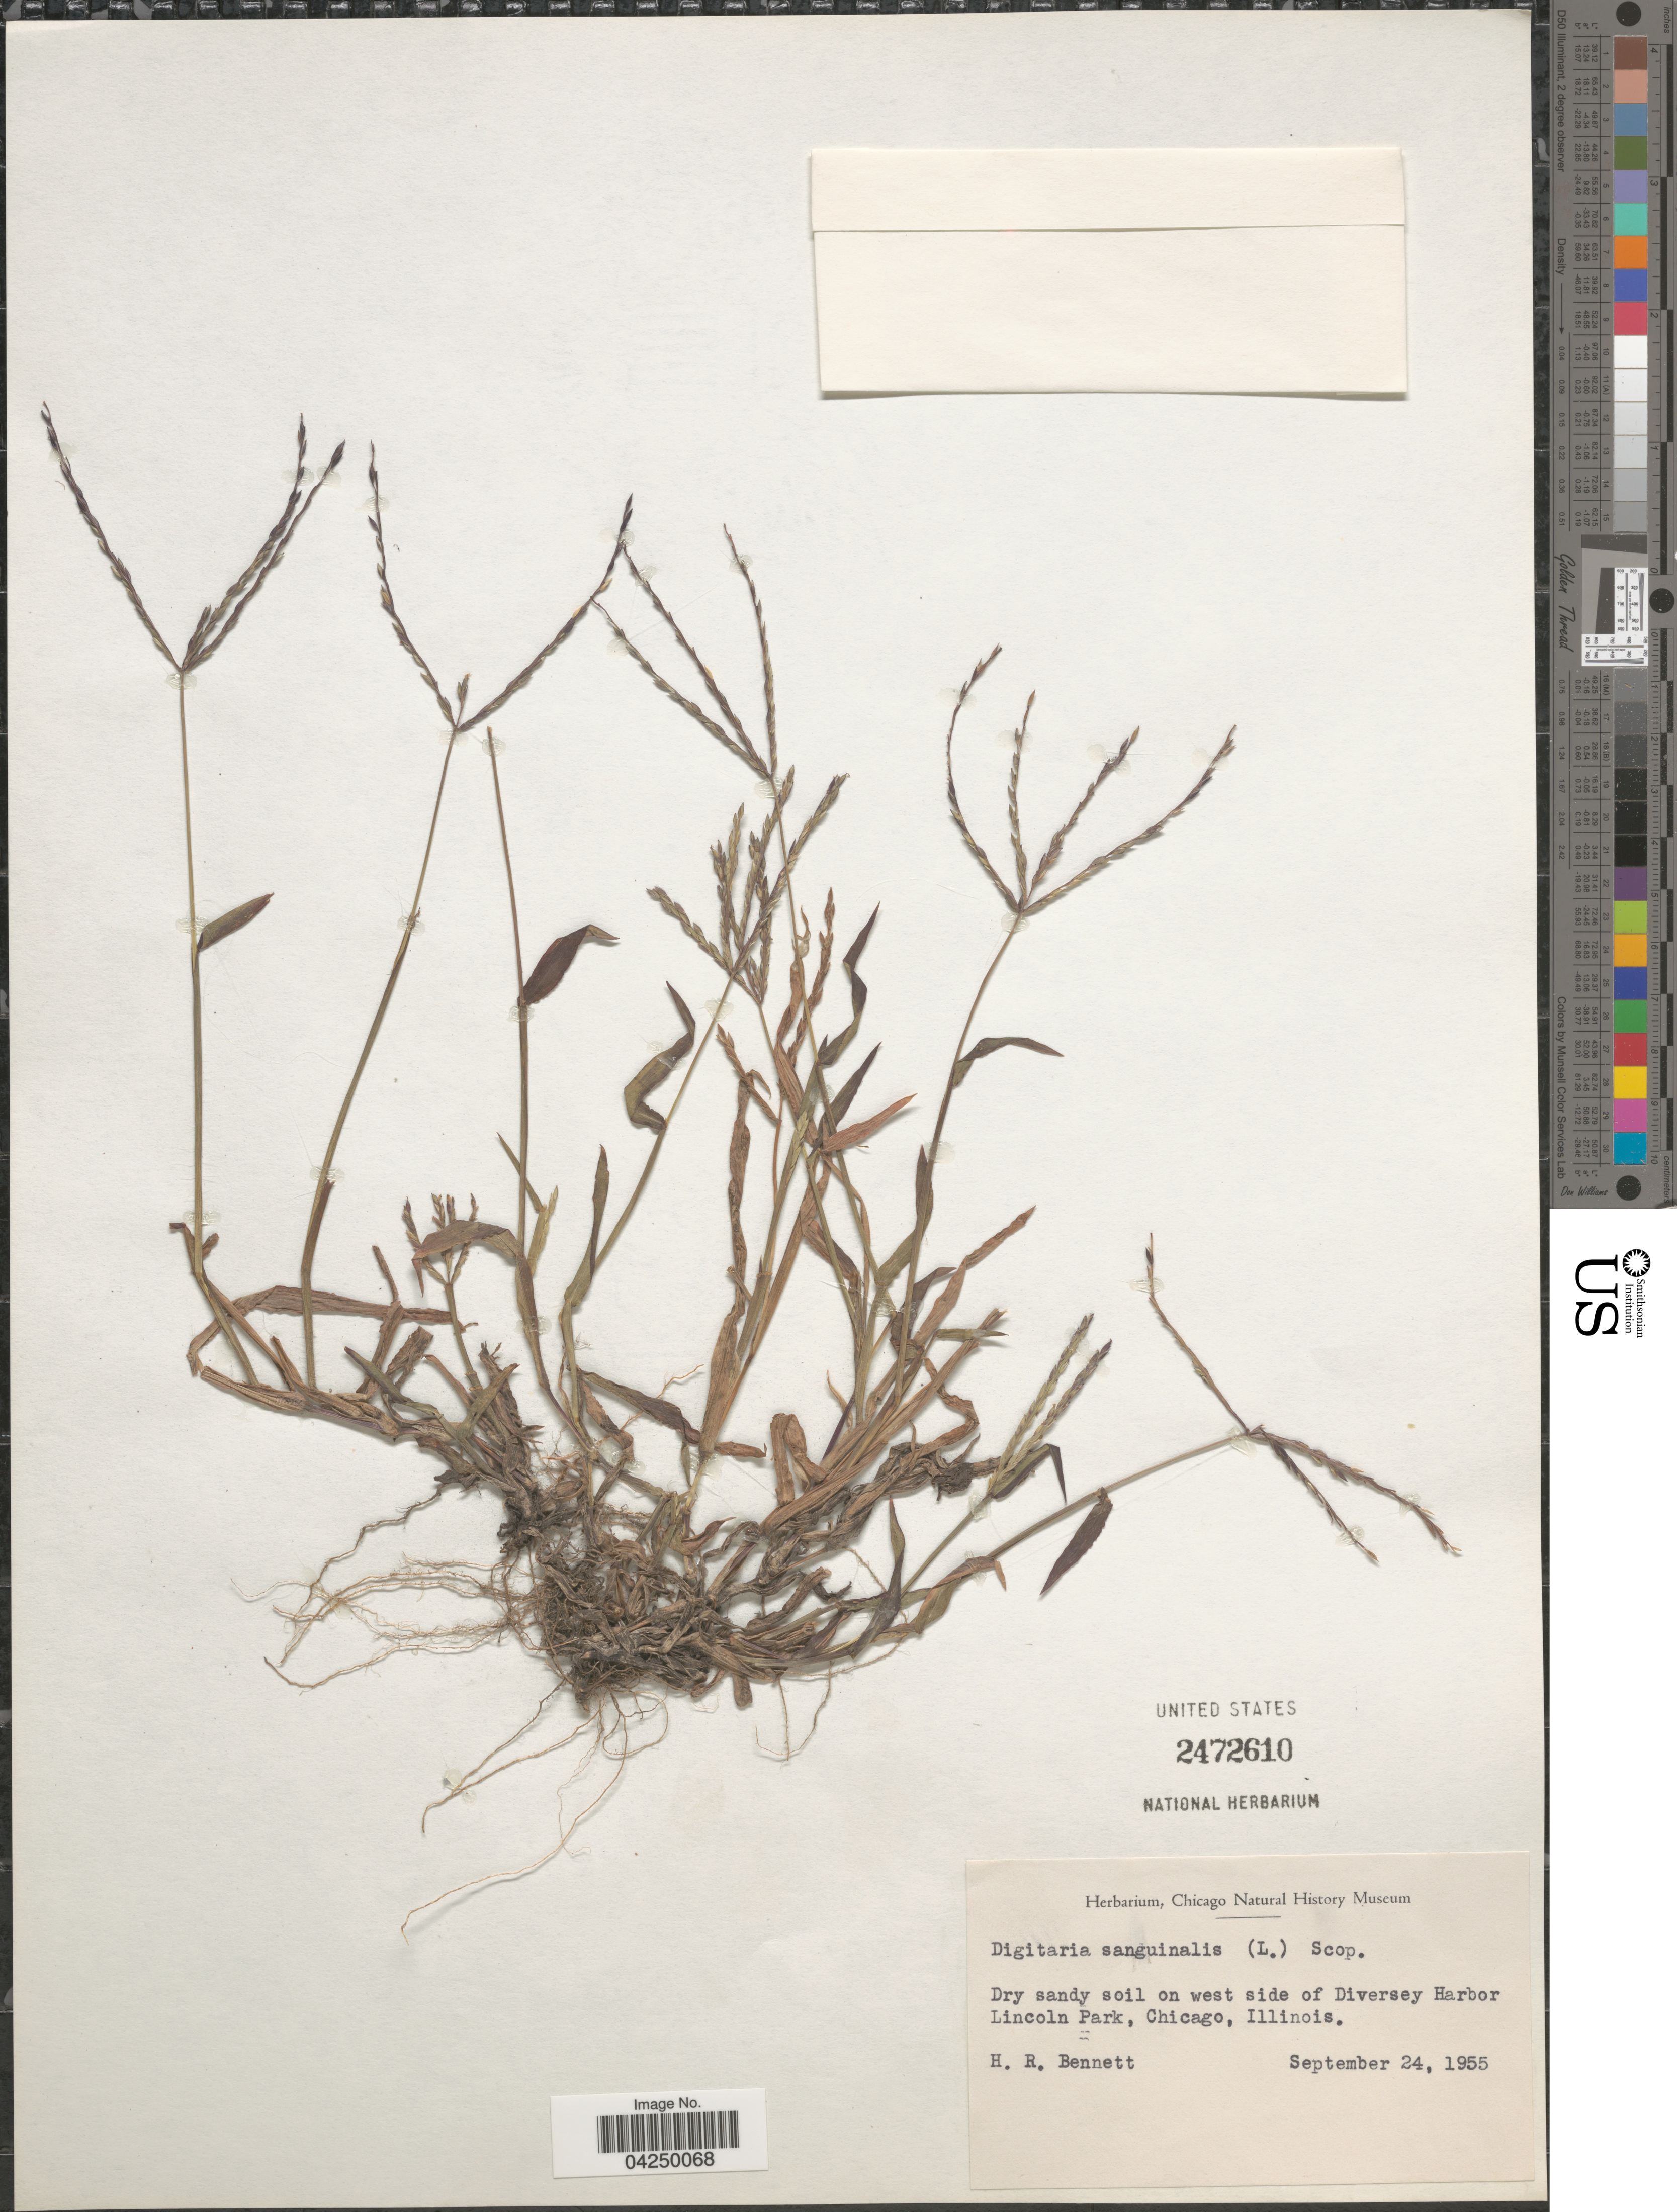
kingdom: Plantae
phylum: Tracheophyta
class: Liliopsida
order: Poales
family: Poaceae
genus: Digitaria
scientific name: Digitaria sanguinalis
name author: (L.) Scop.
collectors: H. R. Bennett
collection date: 1955-09-24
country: United States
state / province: Illinois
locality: Dry sandy soil on west side of Diversey Harbor Lincoln Park, Chicago.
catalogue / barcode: US 2472610